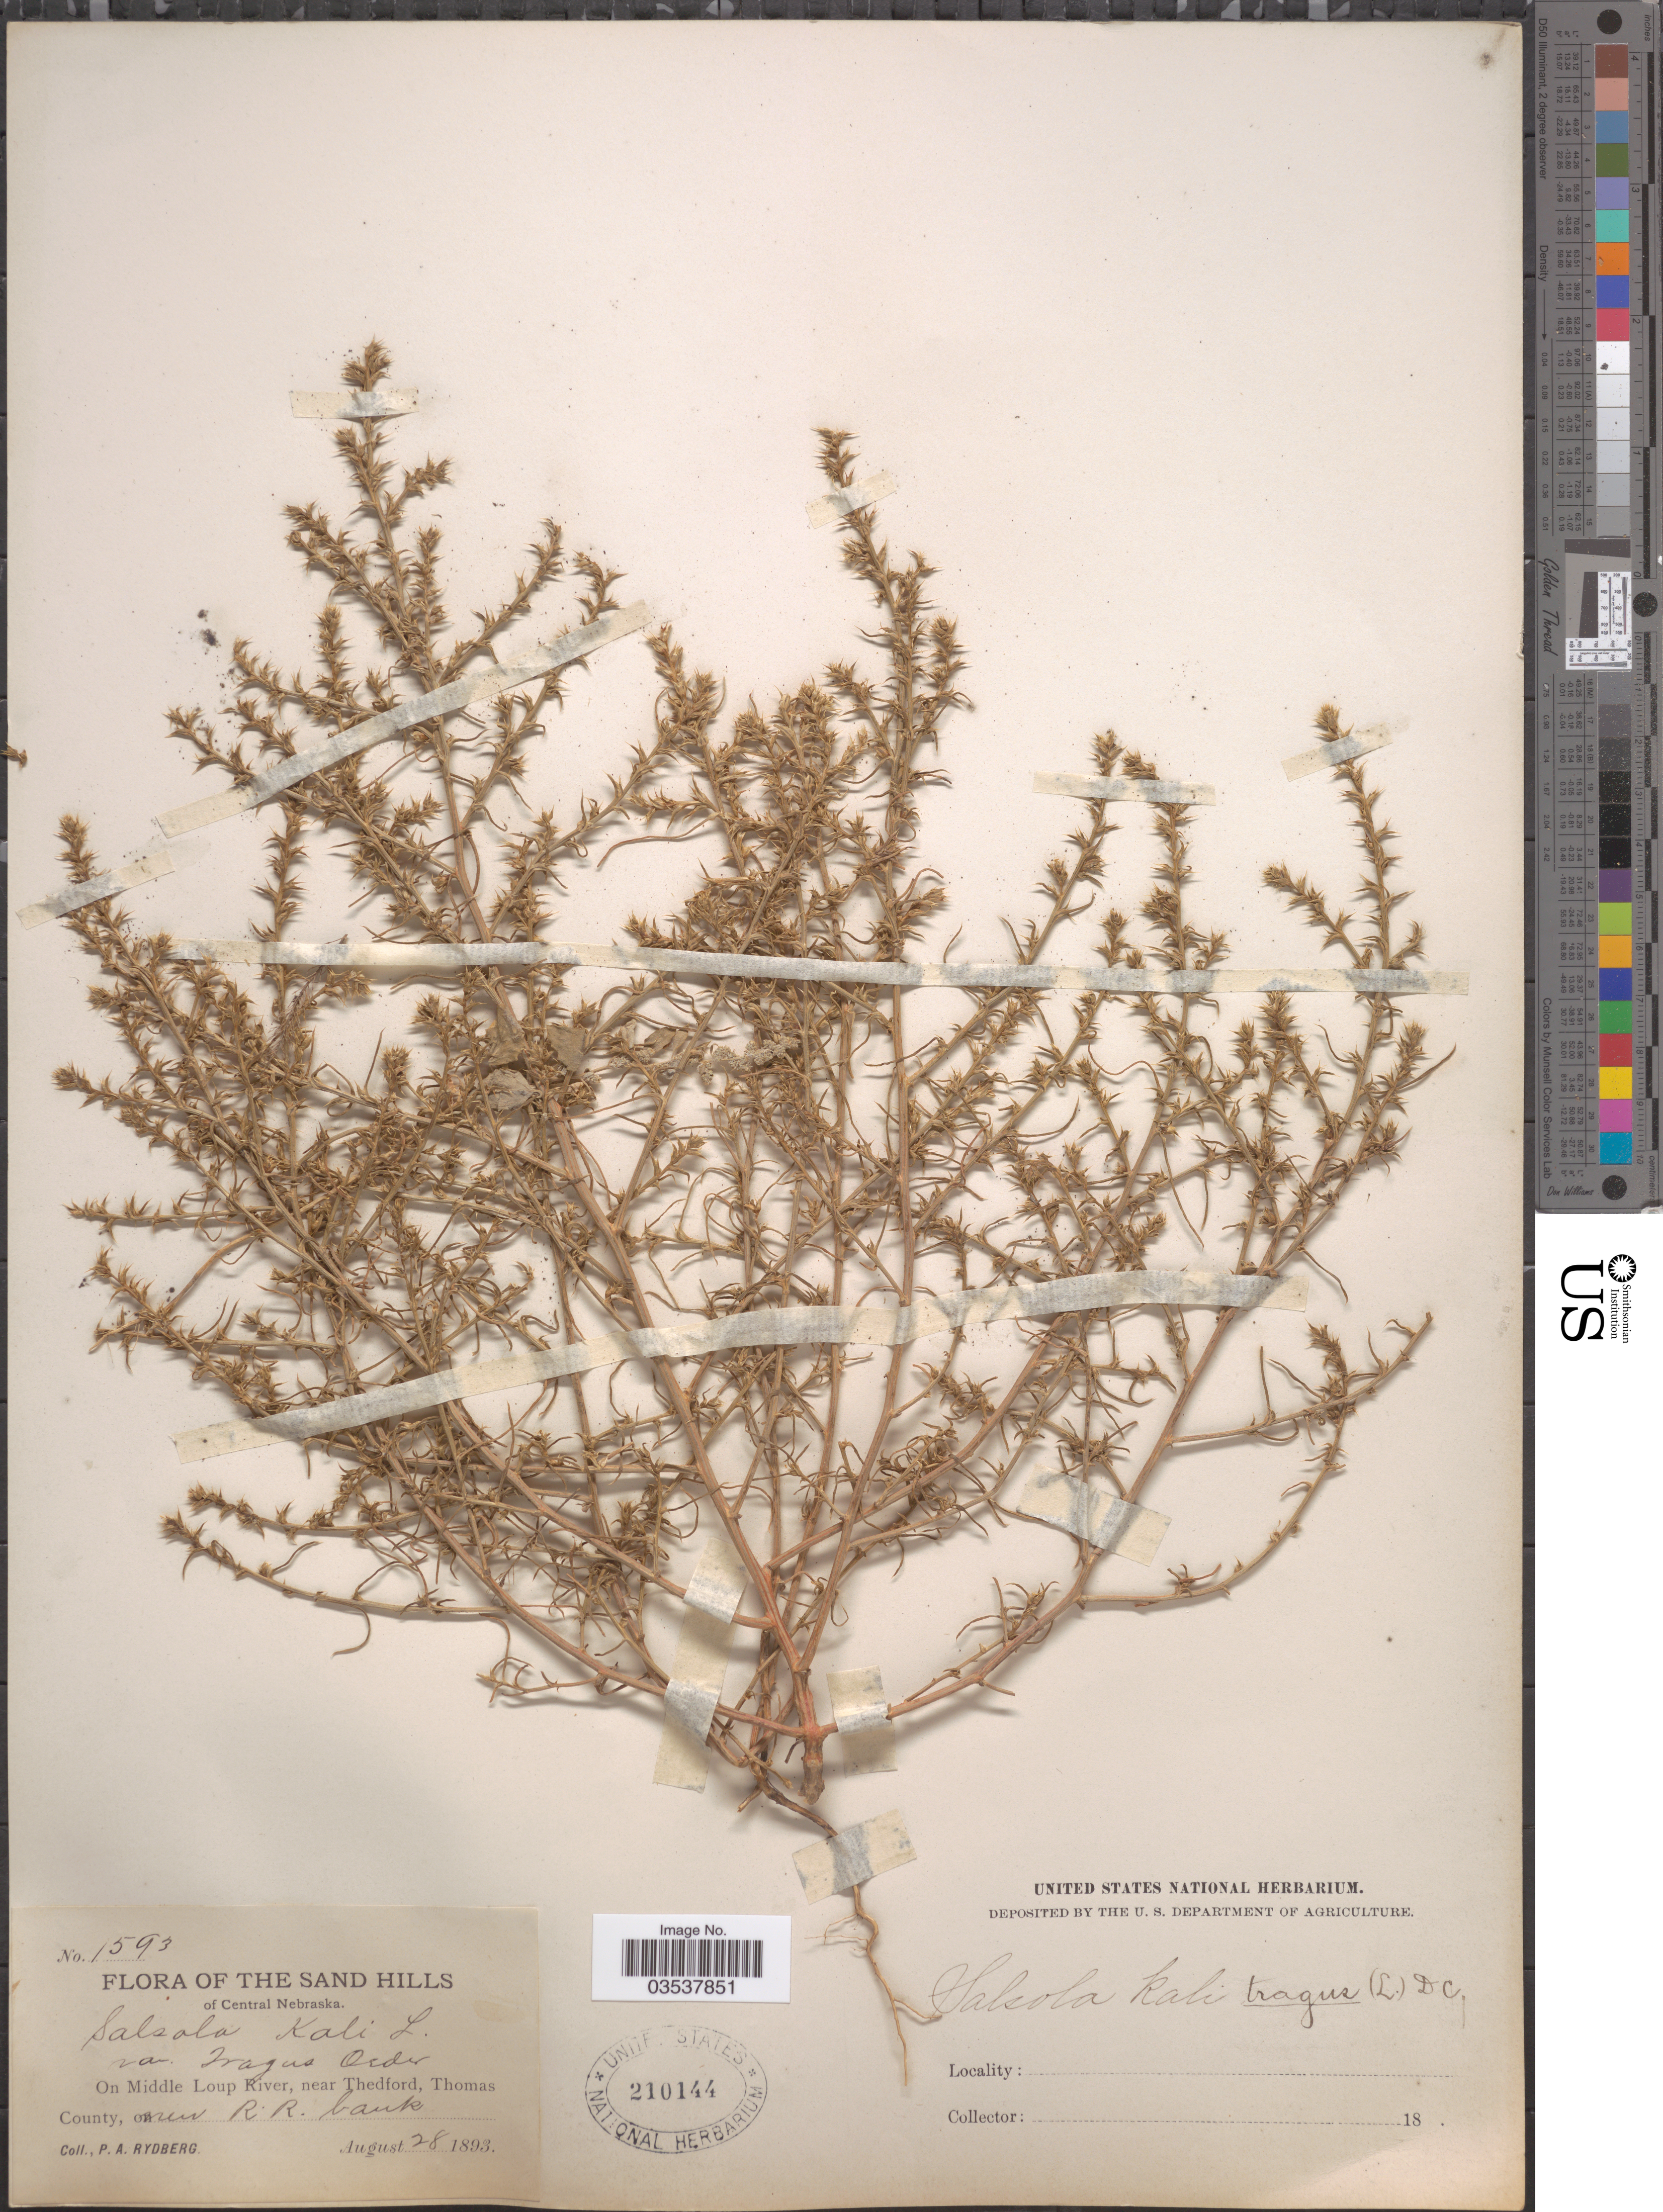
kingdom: Plantae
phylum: Tracheophyta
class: Magnoliopsida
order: Caryophyllales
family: Amaranthaceae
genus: Salsola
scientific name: Salsola pestifer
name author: A. Nelson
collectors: P. A. Rydberg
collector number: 1593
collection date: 1893-08-28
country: United States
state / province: Nebraska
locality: The Sand Hills. Central Nebraska. On Middle Loup River, near Thedford, Thomas County, R.R. bank.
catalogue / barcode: US 210144